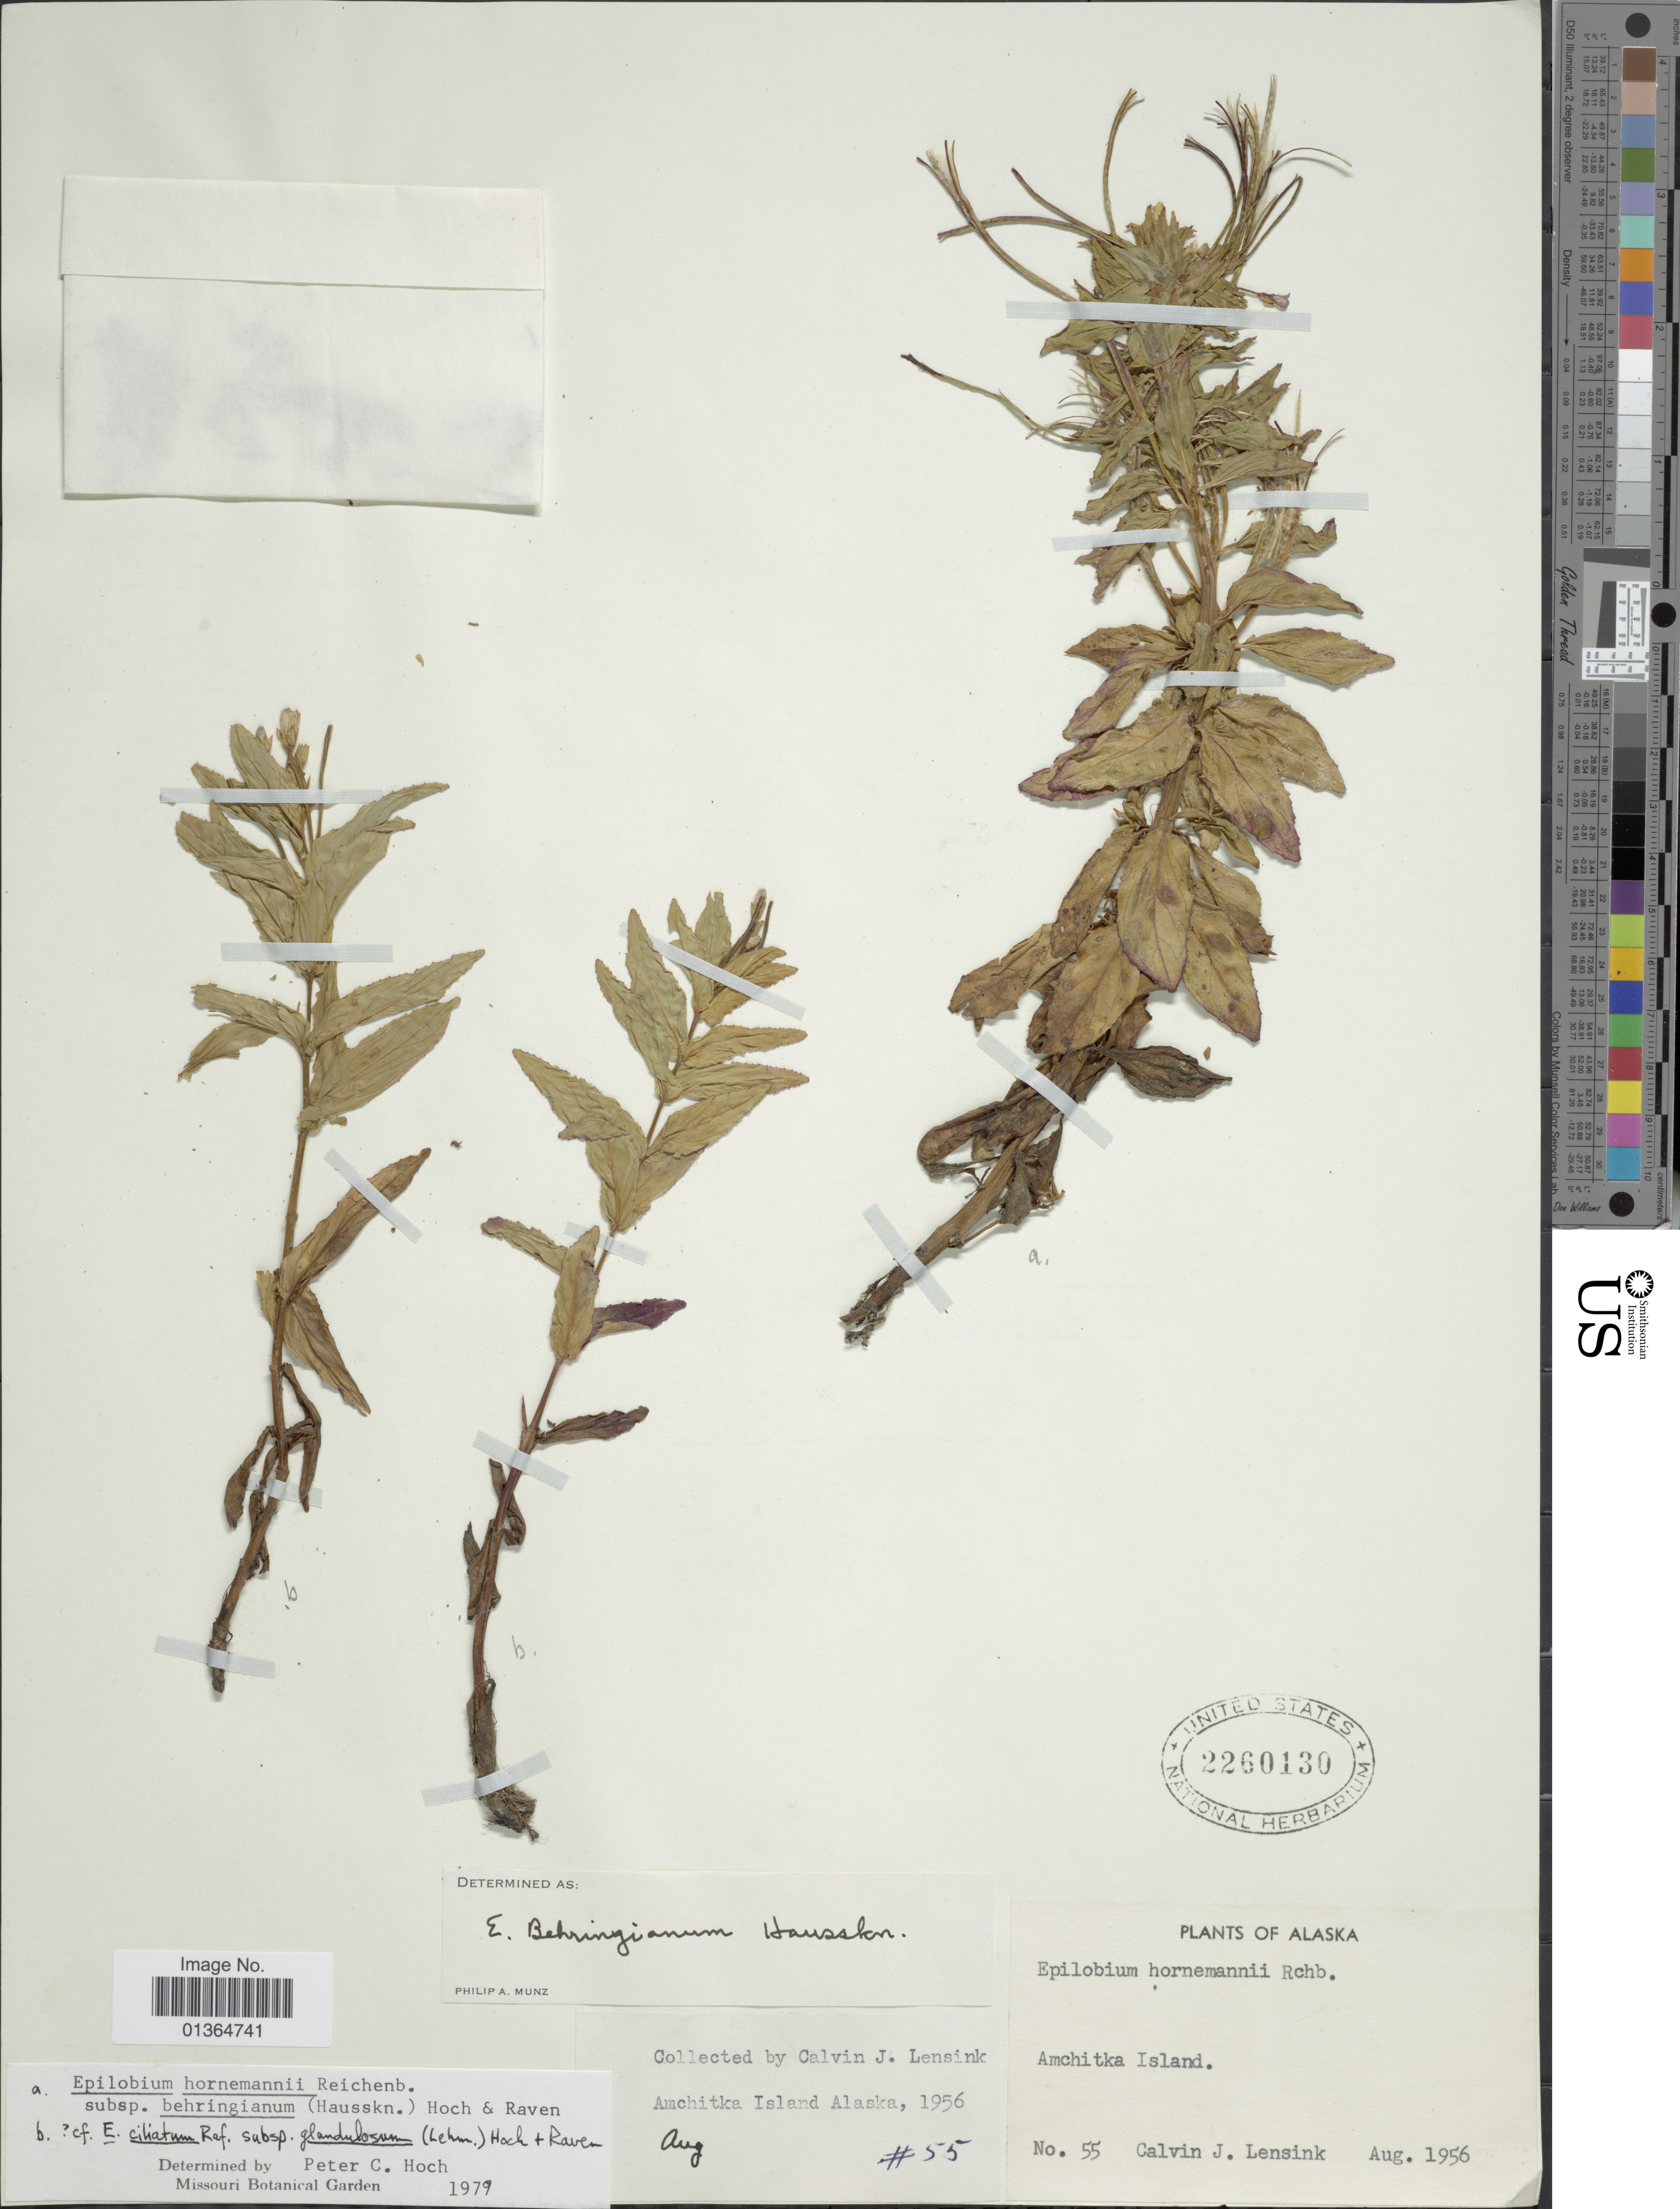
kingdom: Plantae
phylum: Tracheophyta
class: Magnoliopsida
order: Myrtales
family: Onagraceae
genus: Epilobium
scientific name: Epilobium hornemannii subsp. behringianum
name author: (Hausskn.) Hoch & P.H. Raven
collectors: C. Lensink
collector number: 55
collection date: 1956-08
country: United States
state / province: Alaska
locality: Amchitka Island.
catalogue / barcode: US 2260130